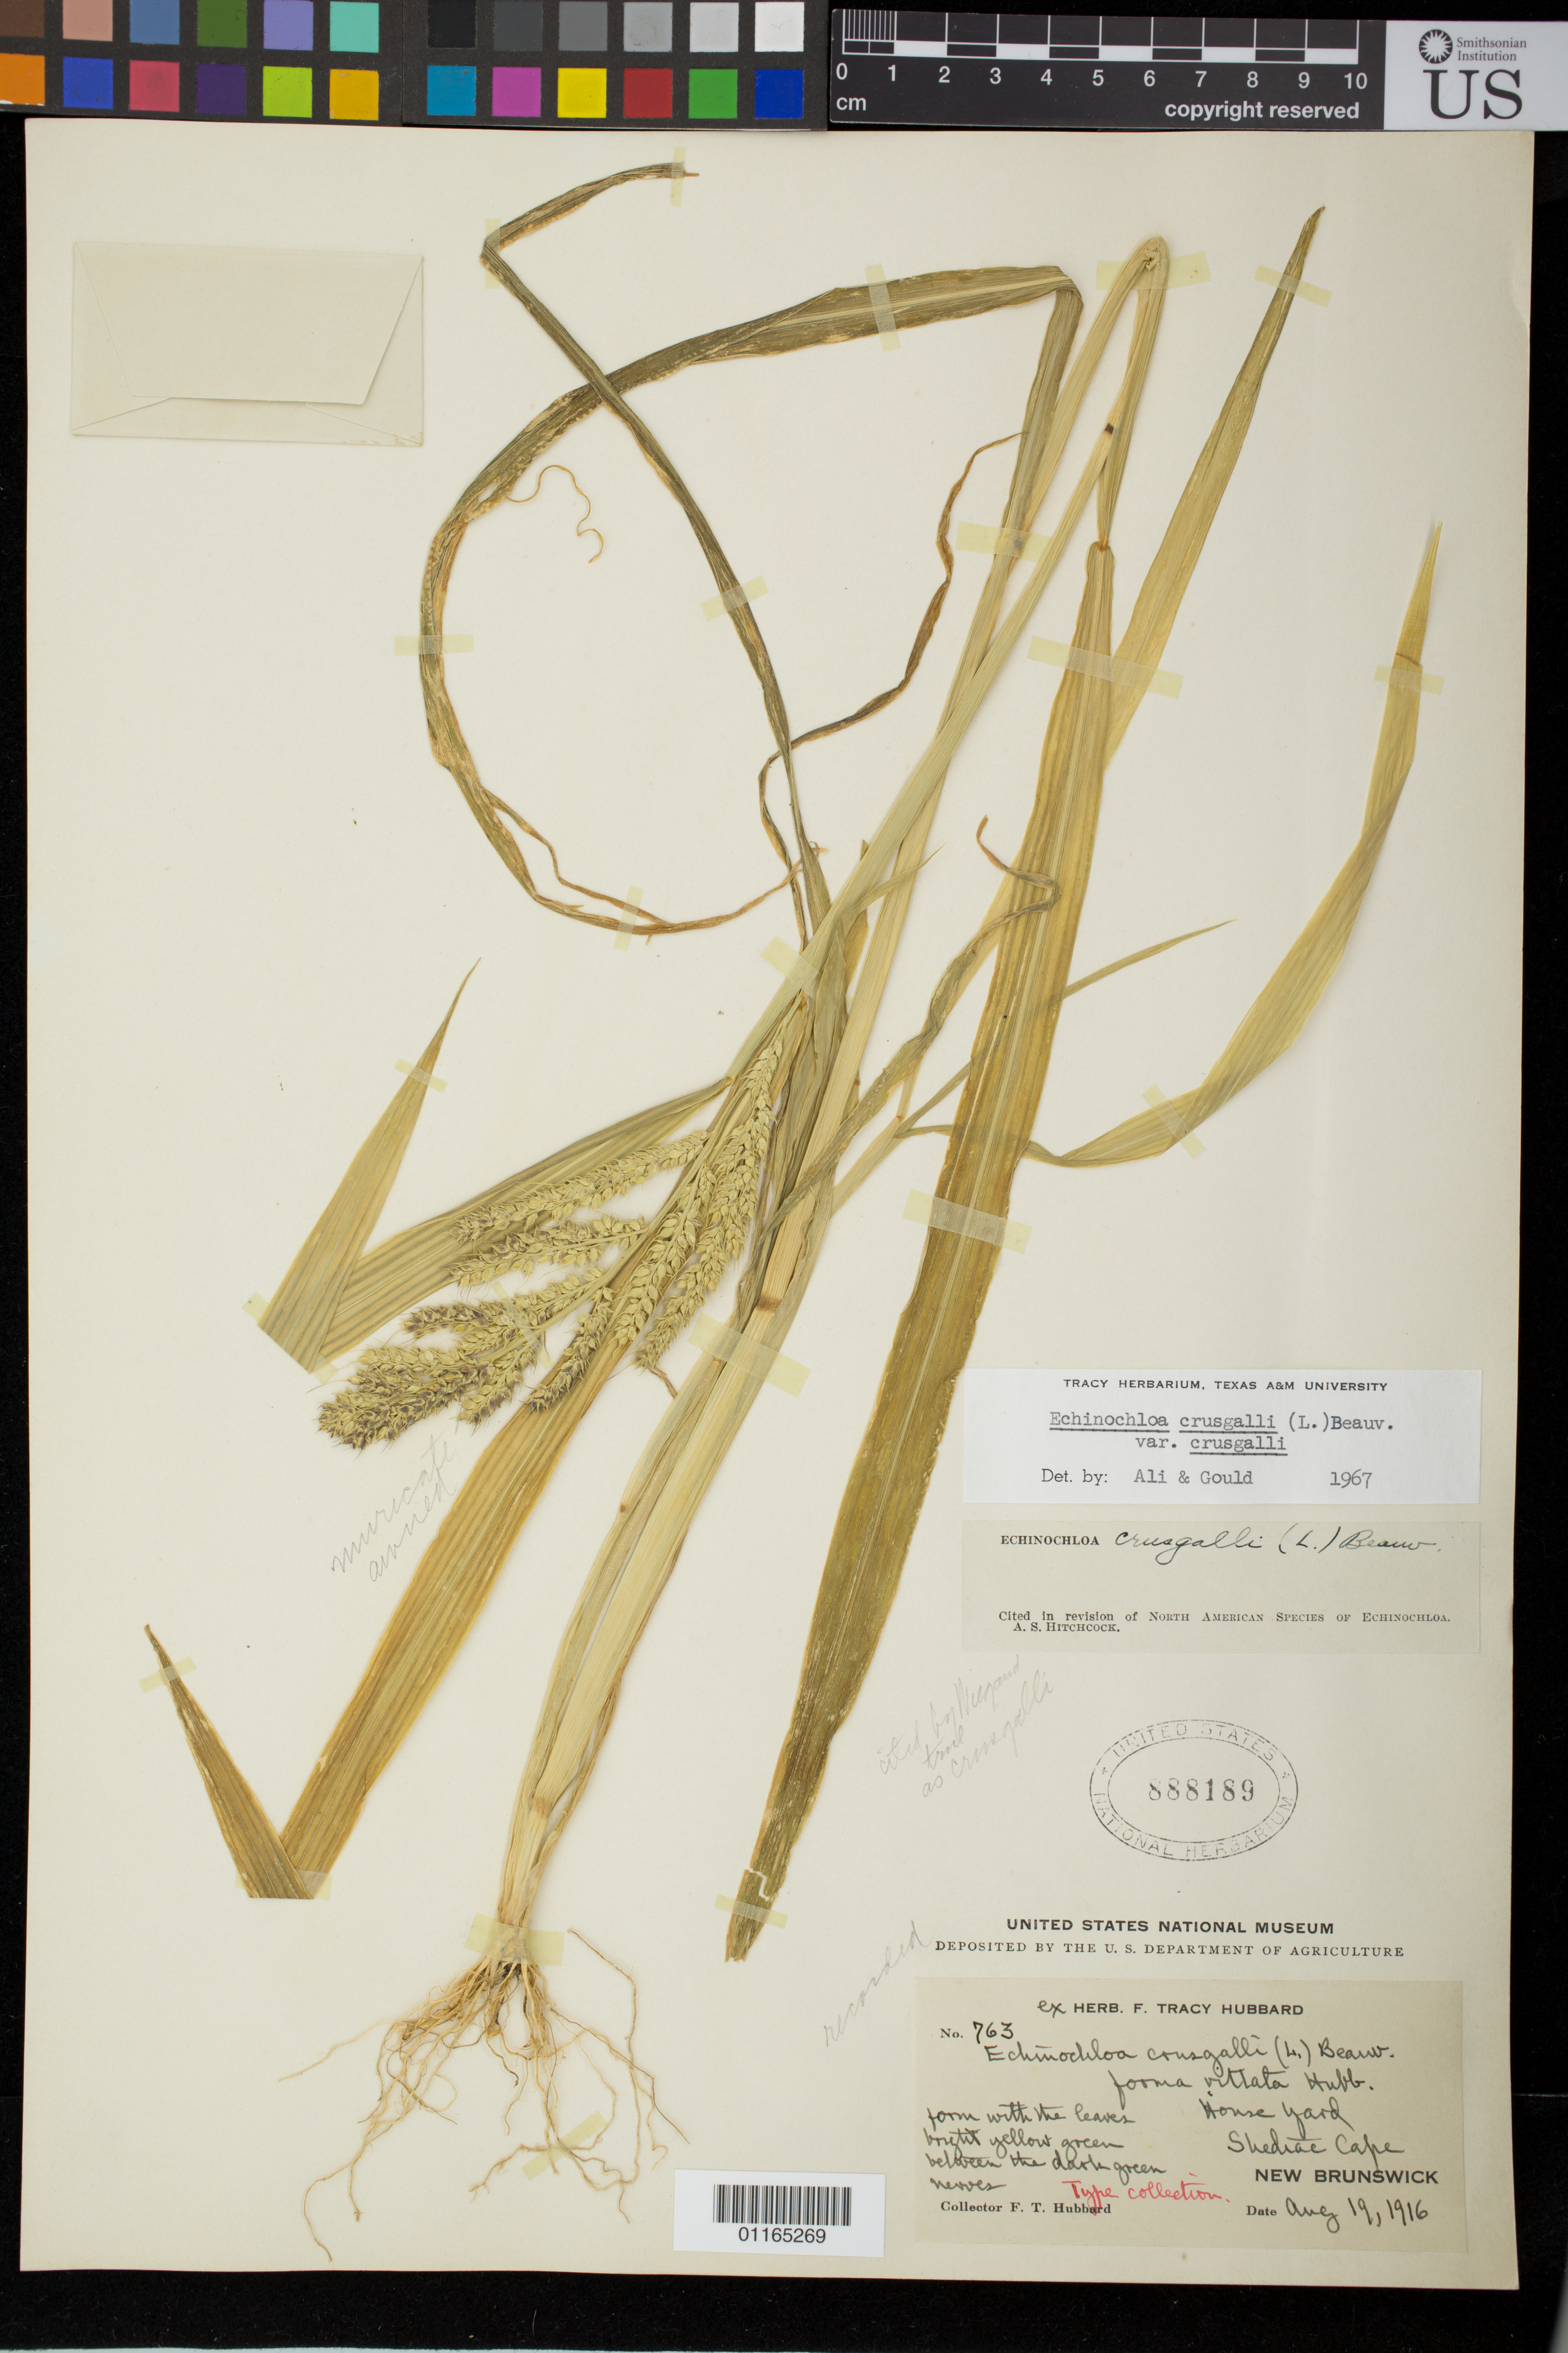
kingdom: Plantae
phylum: Tracheophyta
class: Liliopsida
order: Poales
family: Poaceae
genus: Echinochloa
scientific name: Echinochloa crus-galli f. vittata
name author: F.T. Hubb.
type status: Type Collection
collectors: F. T. Hubbard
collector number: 763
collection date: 1916-08-19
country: Canada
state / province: New Brunswick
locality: House yard, Shediac Cape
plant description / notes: Protologue cites "TYPE, in Herb. Hubb.". This specimen, ex herb. Hubbard, is possibly the holotype?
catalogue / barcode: US 888189